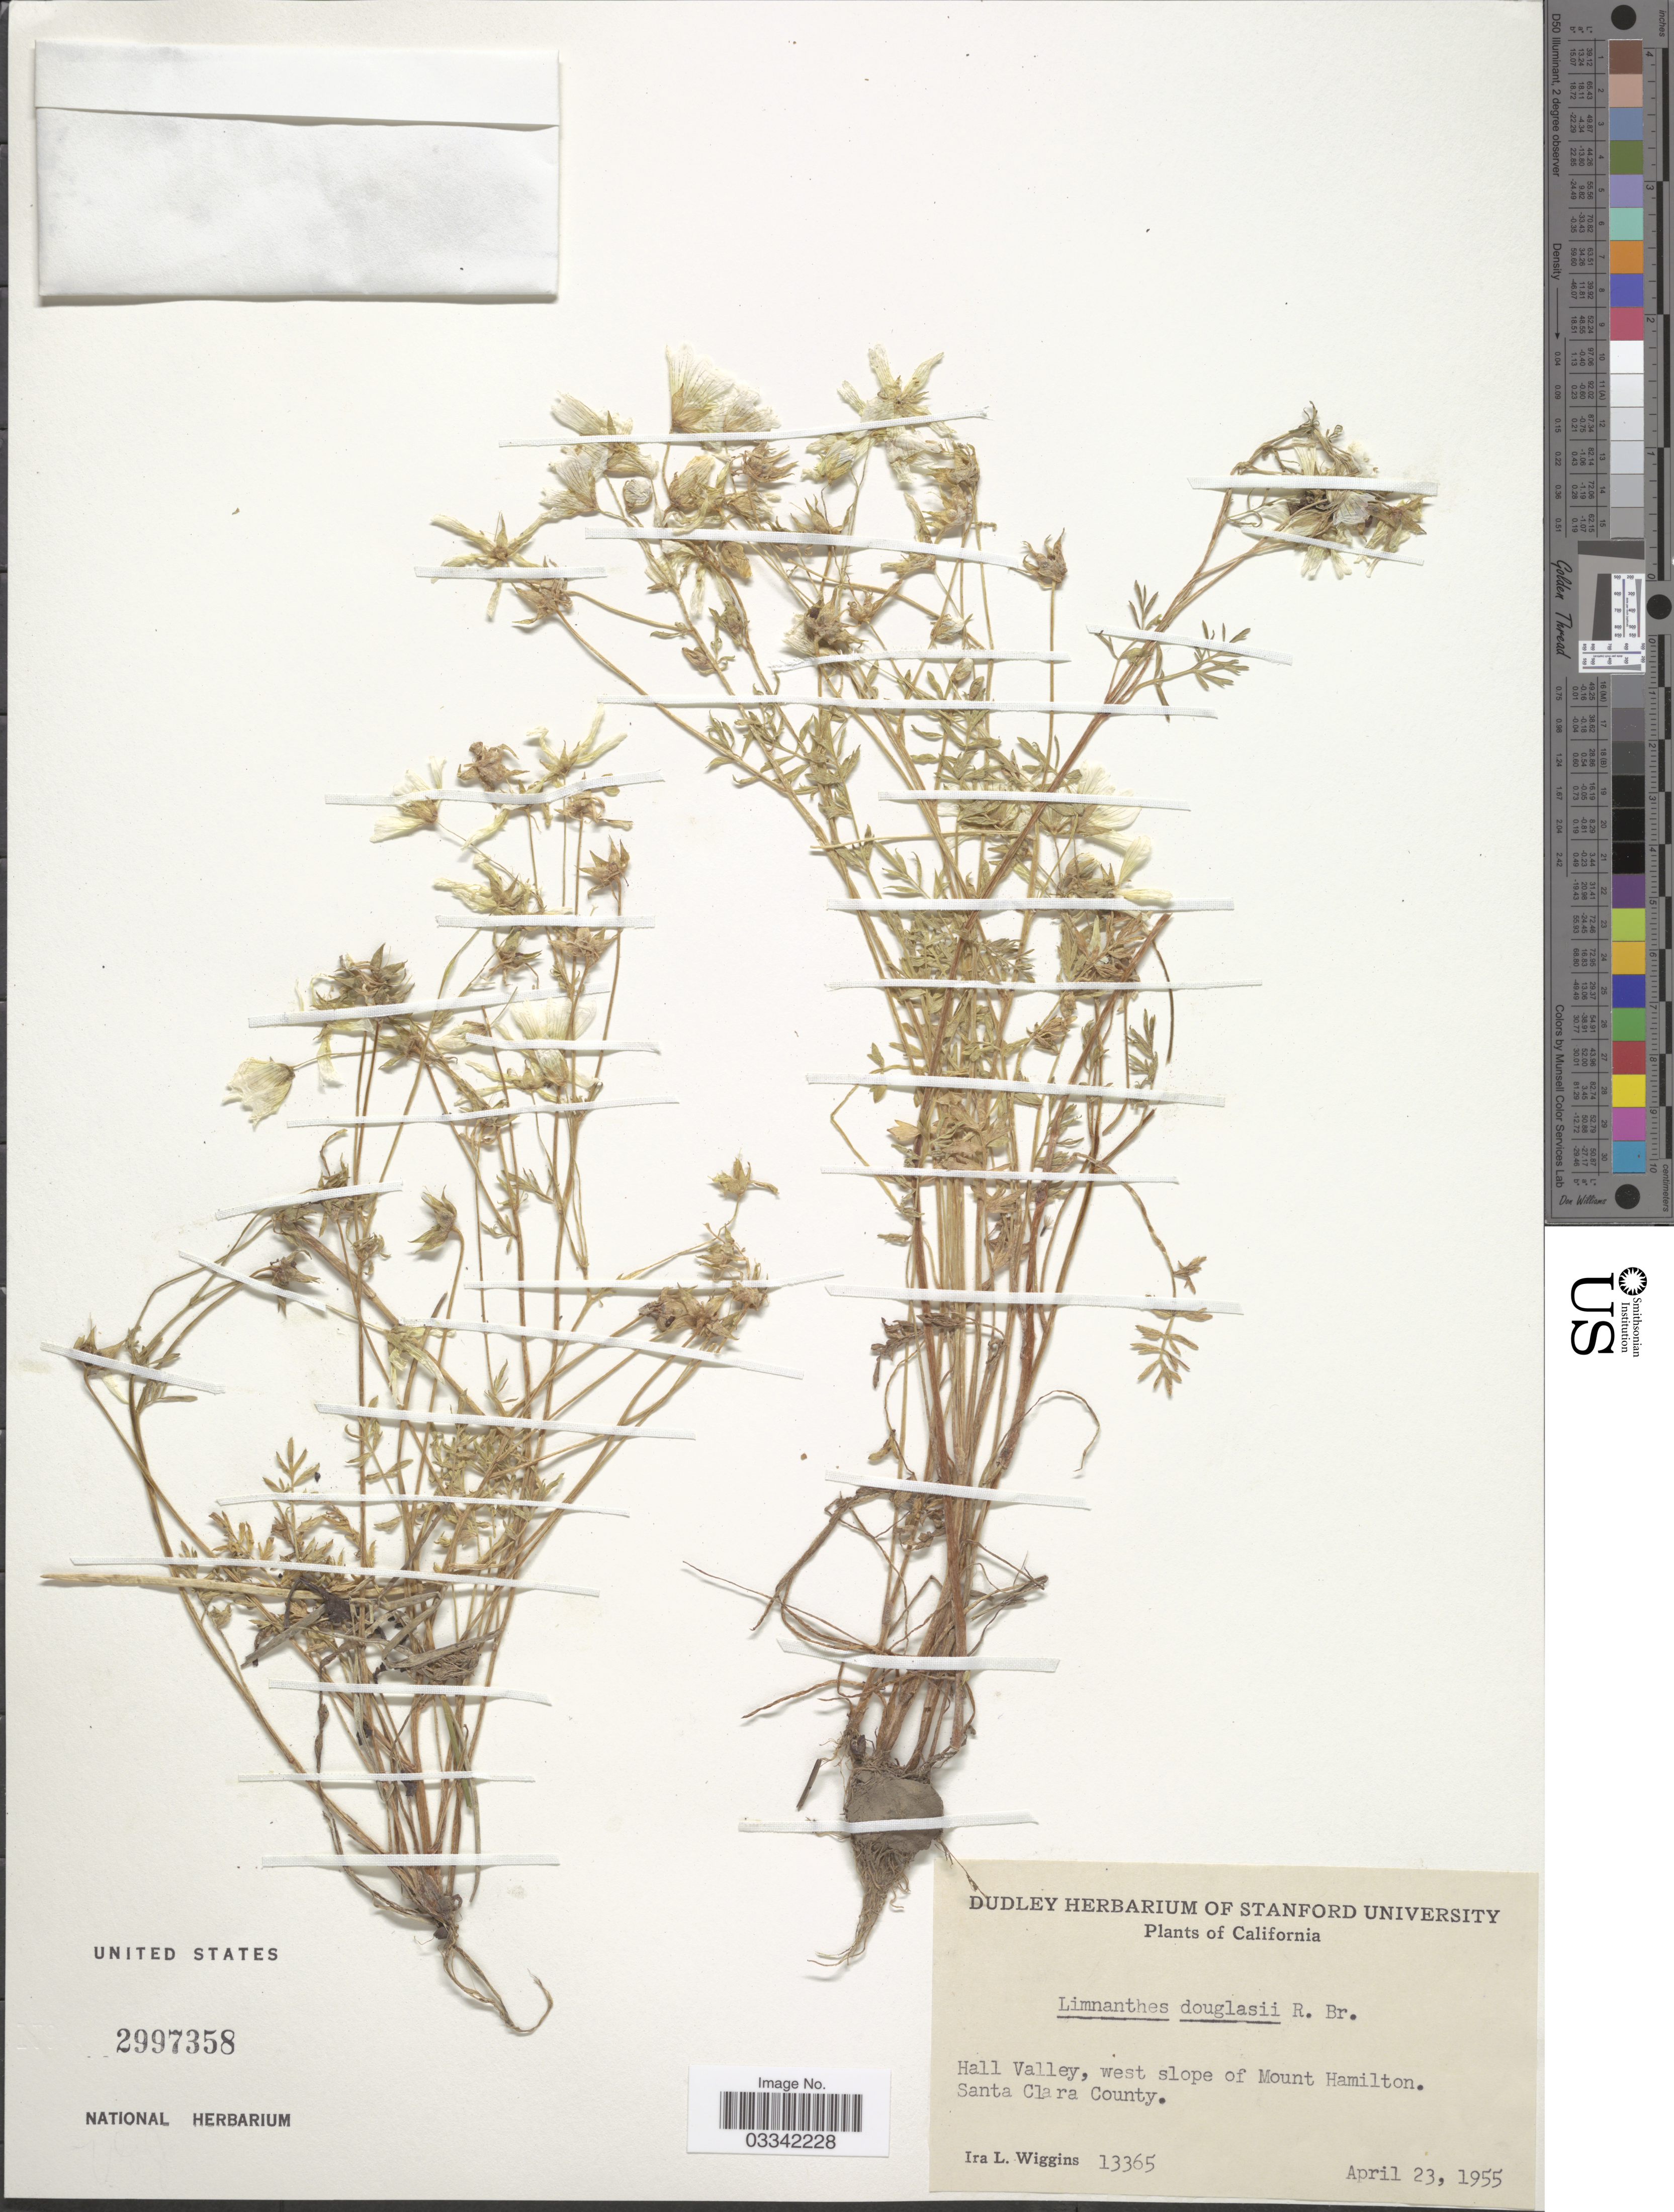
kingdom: Plantae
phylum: Tracheophyta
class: Magnoliopsida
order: Brassicales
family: Limnanthaceae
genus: Limnanthes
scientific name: Limnanthes douglasii var. douglasii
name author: R. Br.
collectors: I. L. Wiggins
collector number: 13365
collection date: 1955-04-23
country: United States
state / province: California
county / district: Santa Clara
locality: Hall Valley, west slope of Mount Hamilton. Santa Clara County.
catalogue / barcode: US 2997358